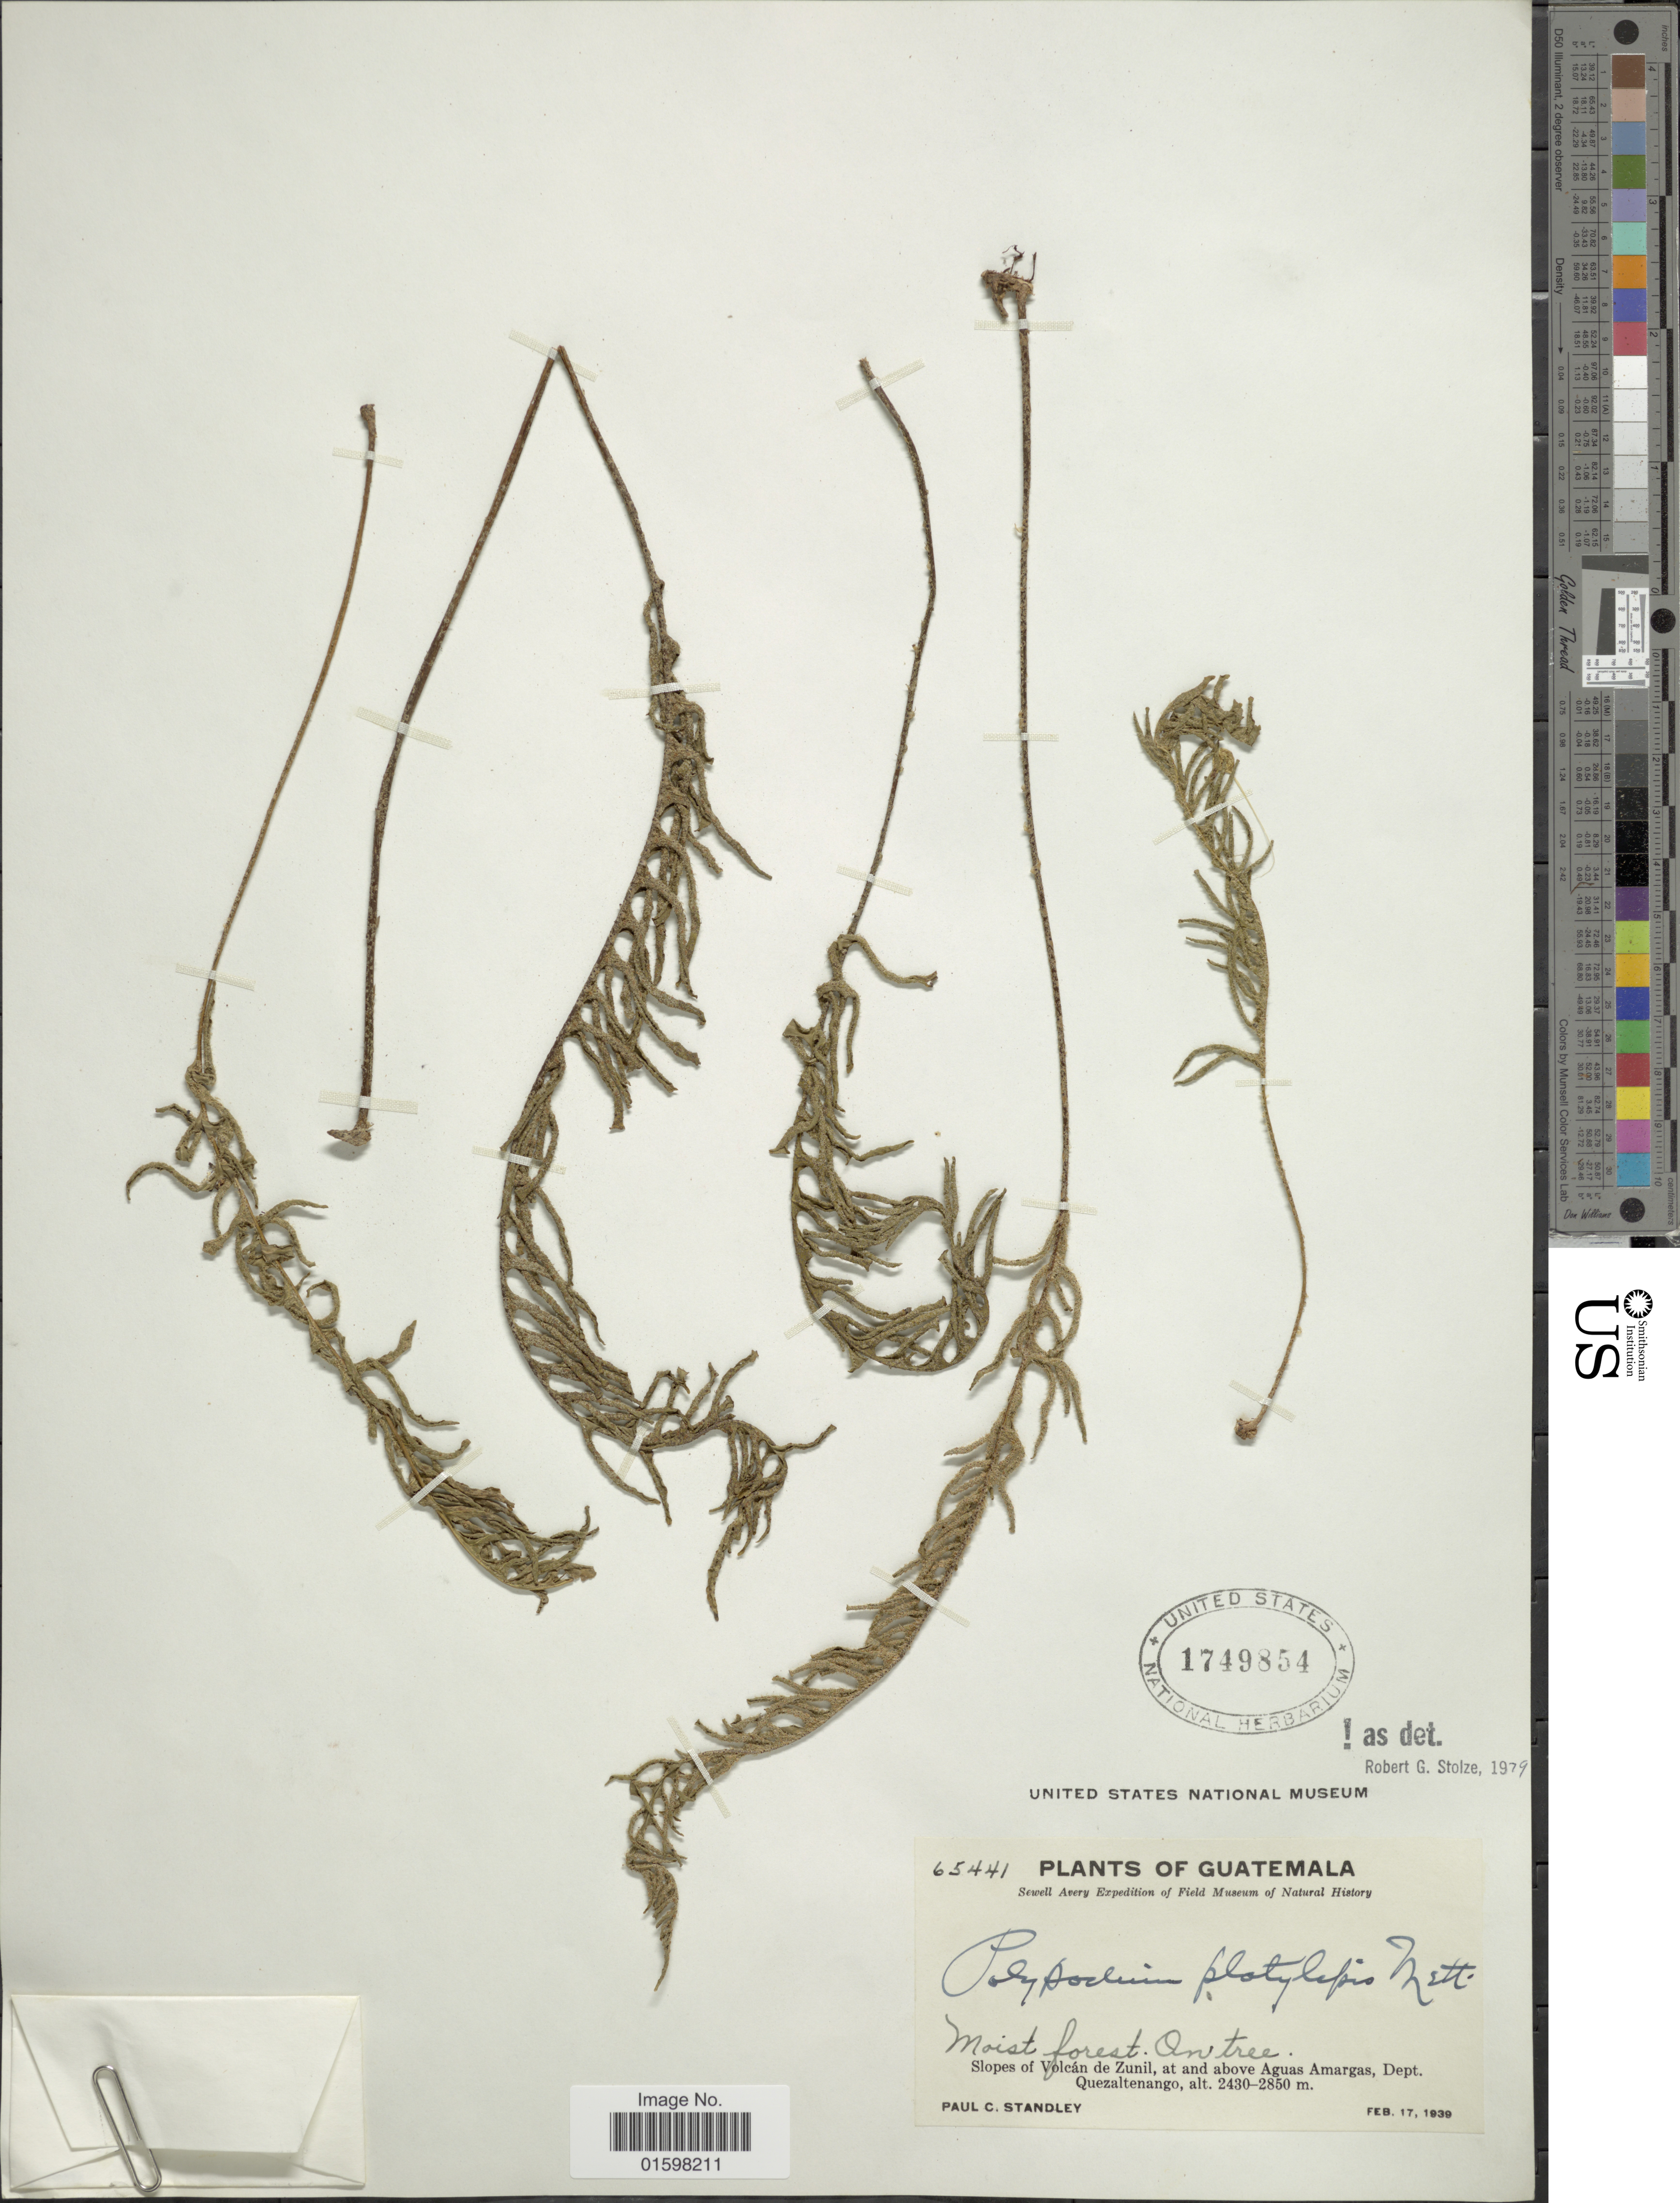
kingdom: Plantae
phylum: Tracheophyta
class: Polypodiopsida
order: Polypodiales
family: Polypodiaceae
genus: Pleopeltis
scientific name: Pleopeltis platylepis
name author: (Mett. ex Kuhn) A.R. Sm. & Tejero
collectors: P. C. Standley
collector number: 65441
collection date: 1939-02-17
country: Guatemala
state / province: Quetzaltenango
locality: Slopes of Volcan de Zunil, at and above Aguas Amagros, Dept. Quezaltenango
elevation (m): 2430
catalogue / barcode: US 1749854